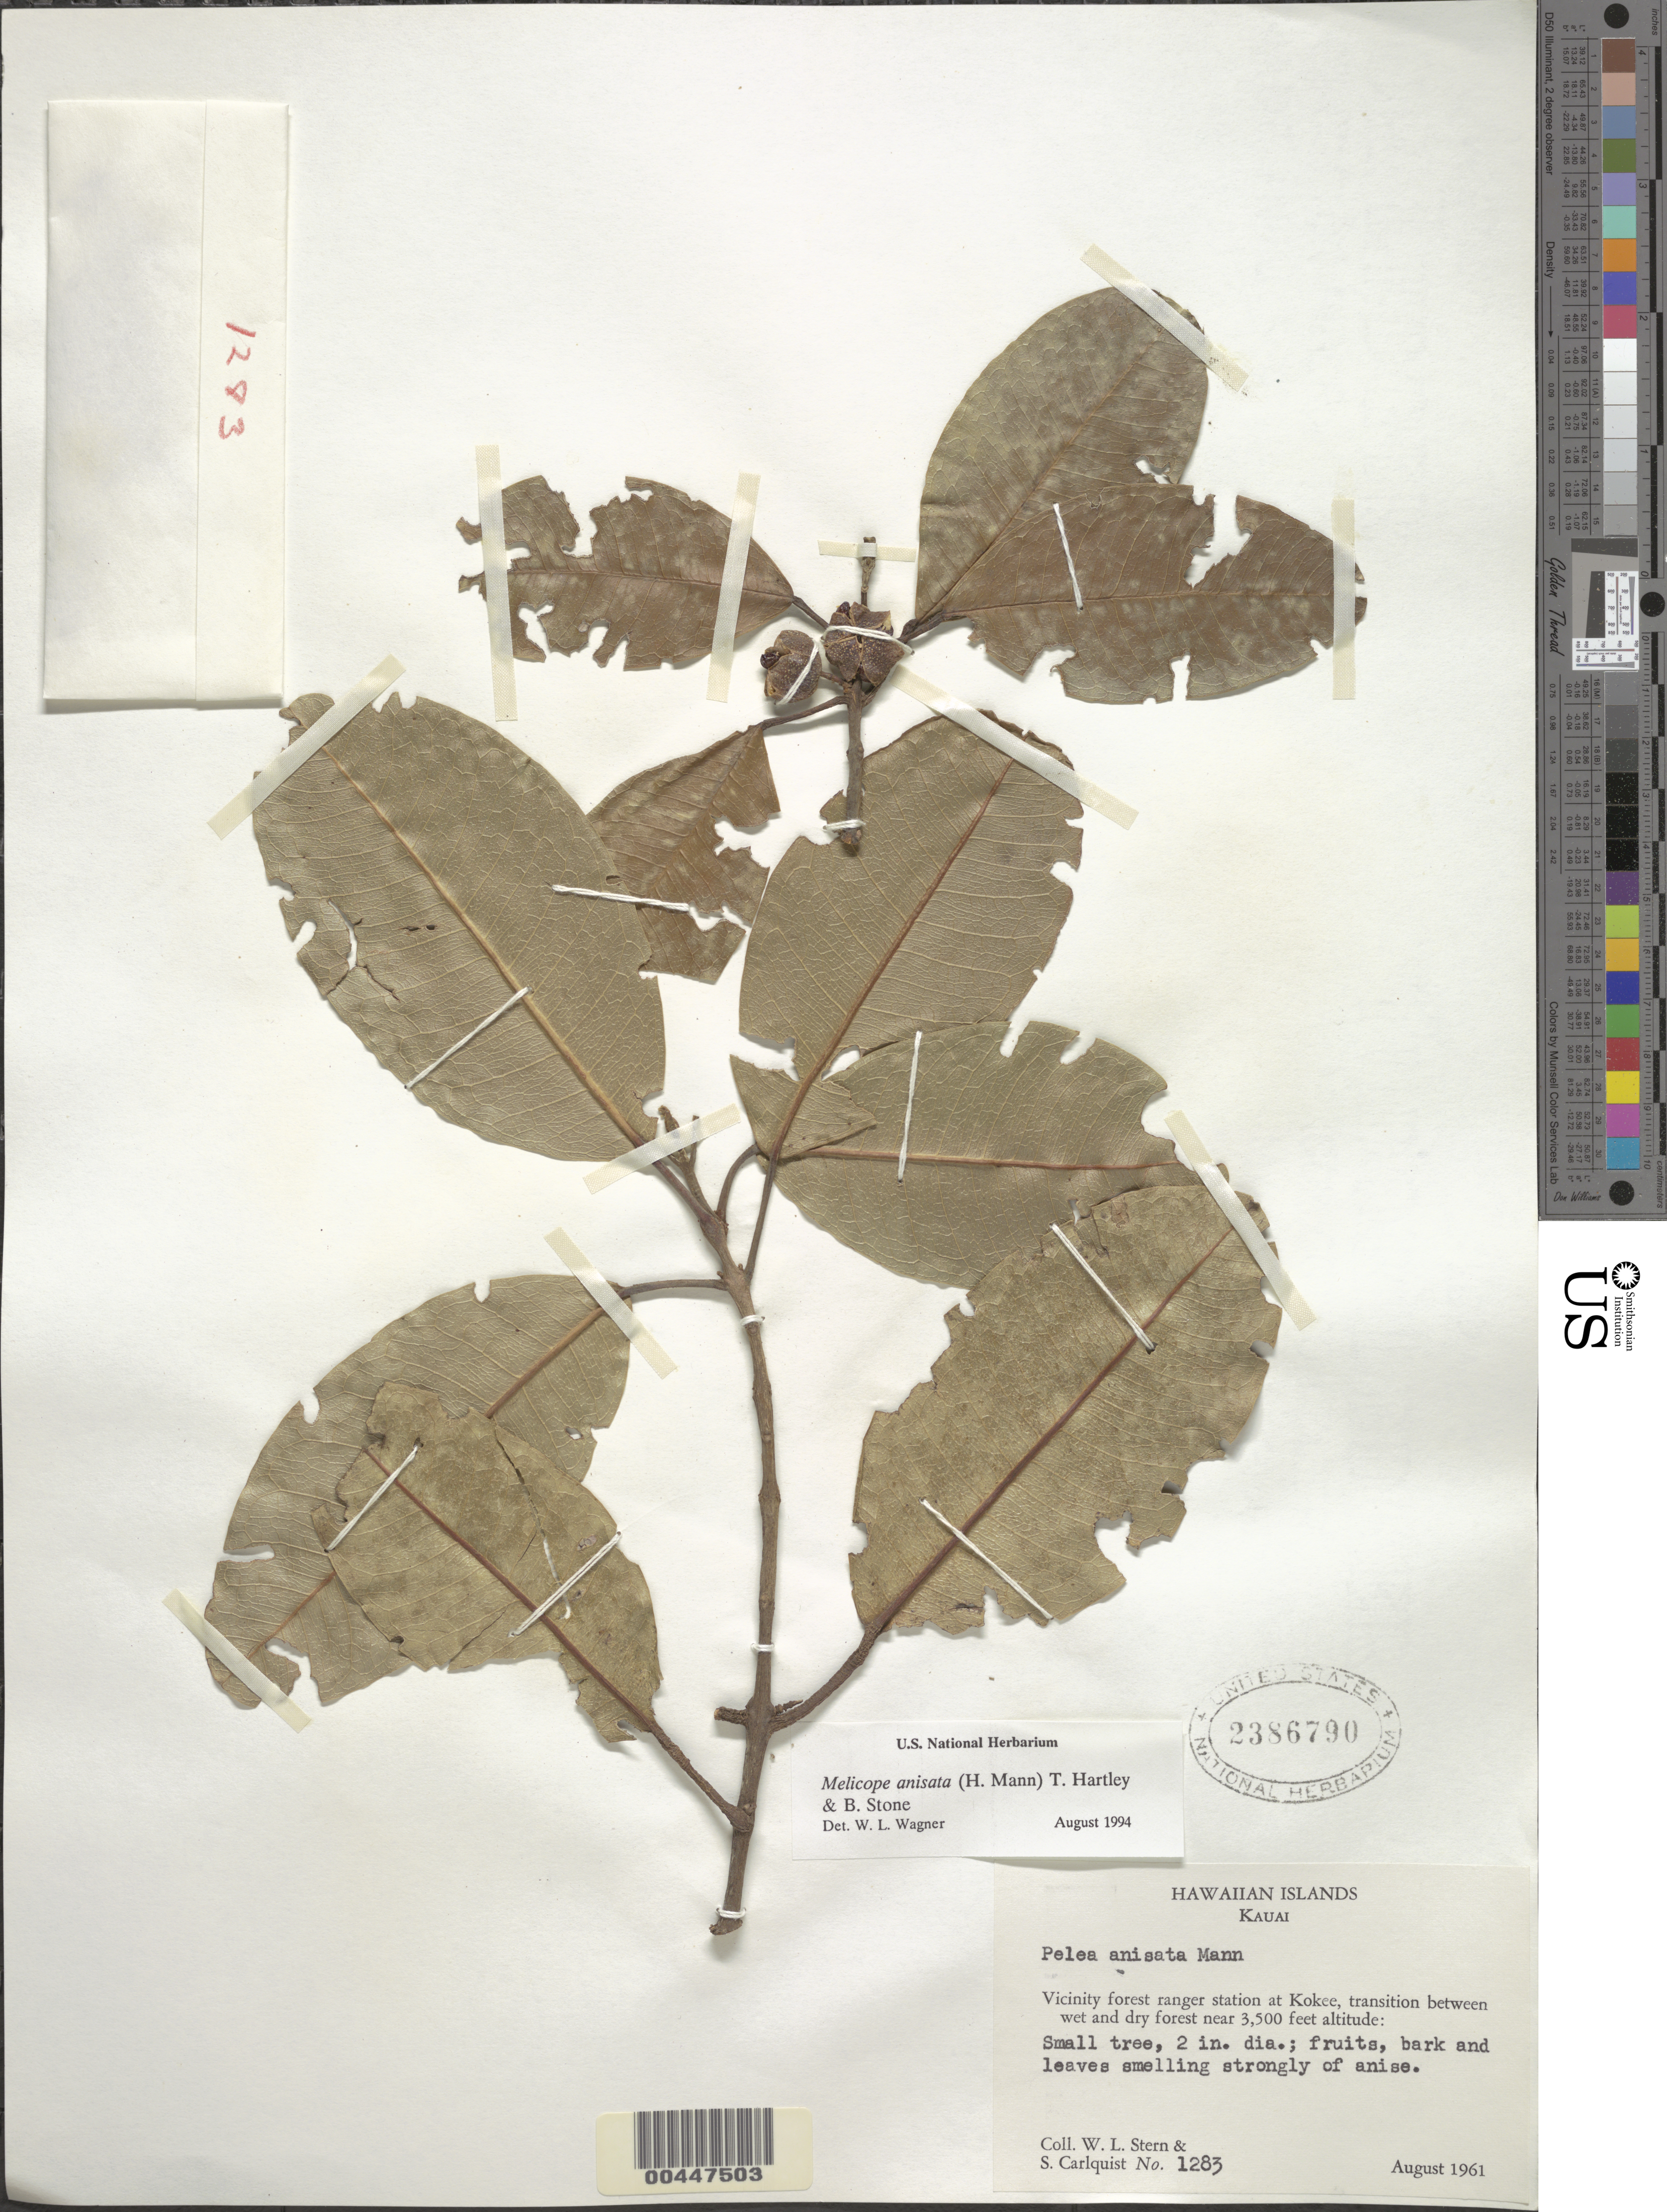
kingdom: Plantae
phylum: Tracheophyta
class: Magnoliopsida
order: Sapindales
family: Rutaceae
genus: Melicope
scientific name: Melicope anisata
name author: (H. Mann) T.G. Hartley & B.C. Stone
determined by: Wagner, W. L., (BOT), Smithsonian Institution - National Museum of Natural History (UNITED STATES)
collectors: W. L. Stern & S. Carlquist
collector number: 1283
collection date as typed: Aug 1961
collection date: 1961-08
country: United States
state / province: Hawaii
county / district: Kauai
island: Kaua'i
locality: Vicinity For ranger station at Kokee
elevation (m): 1067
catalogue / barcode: US 2386790